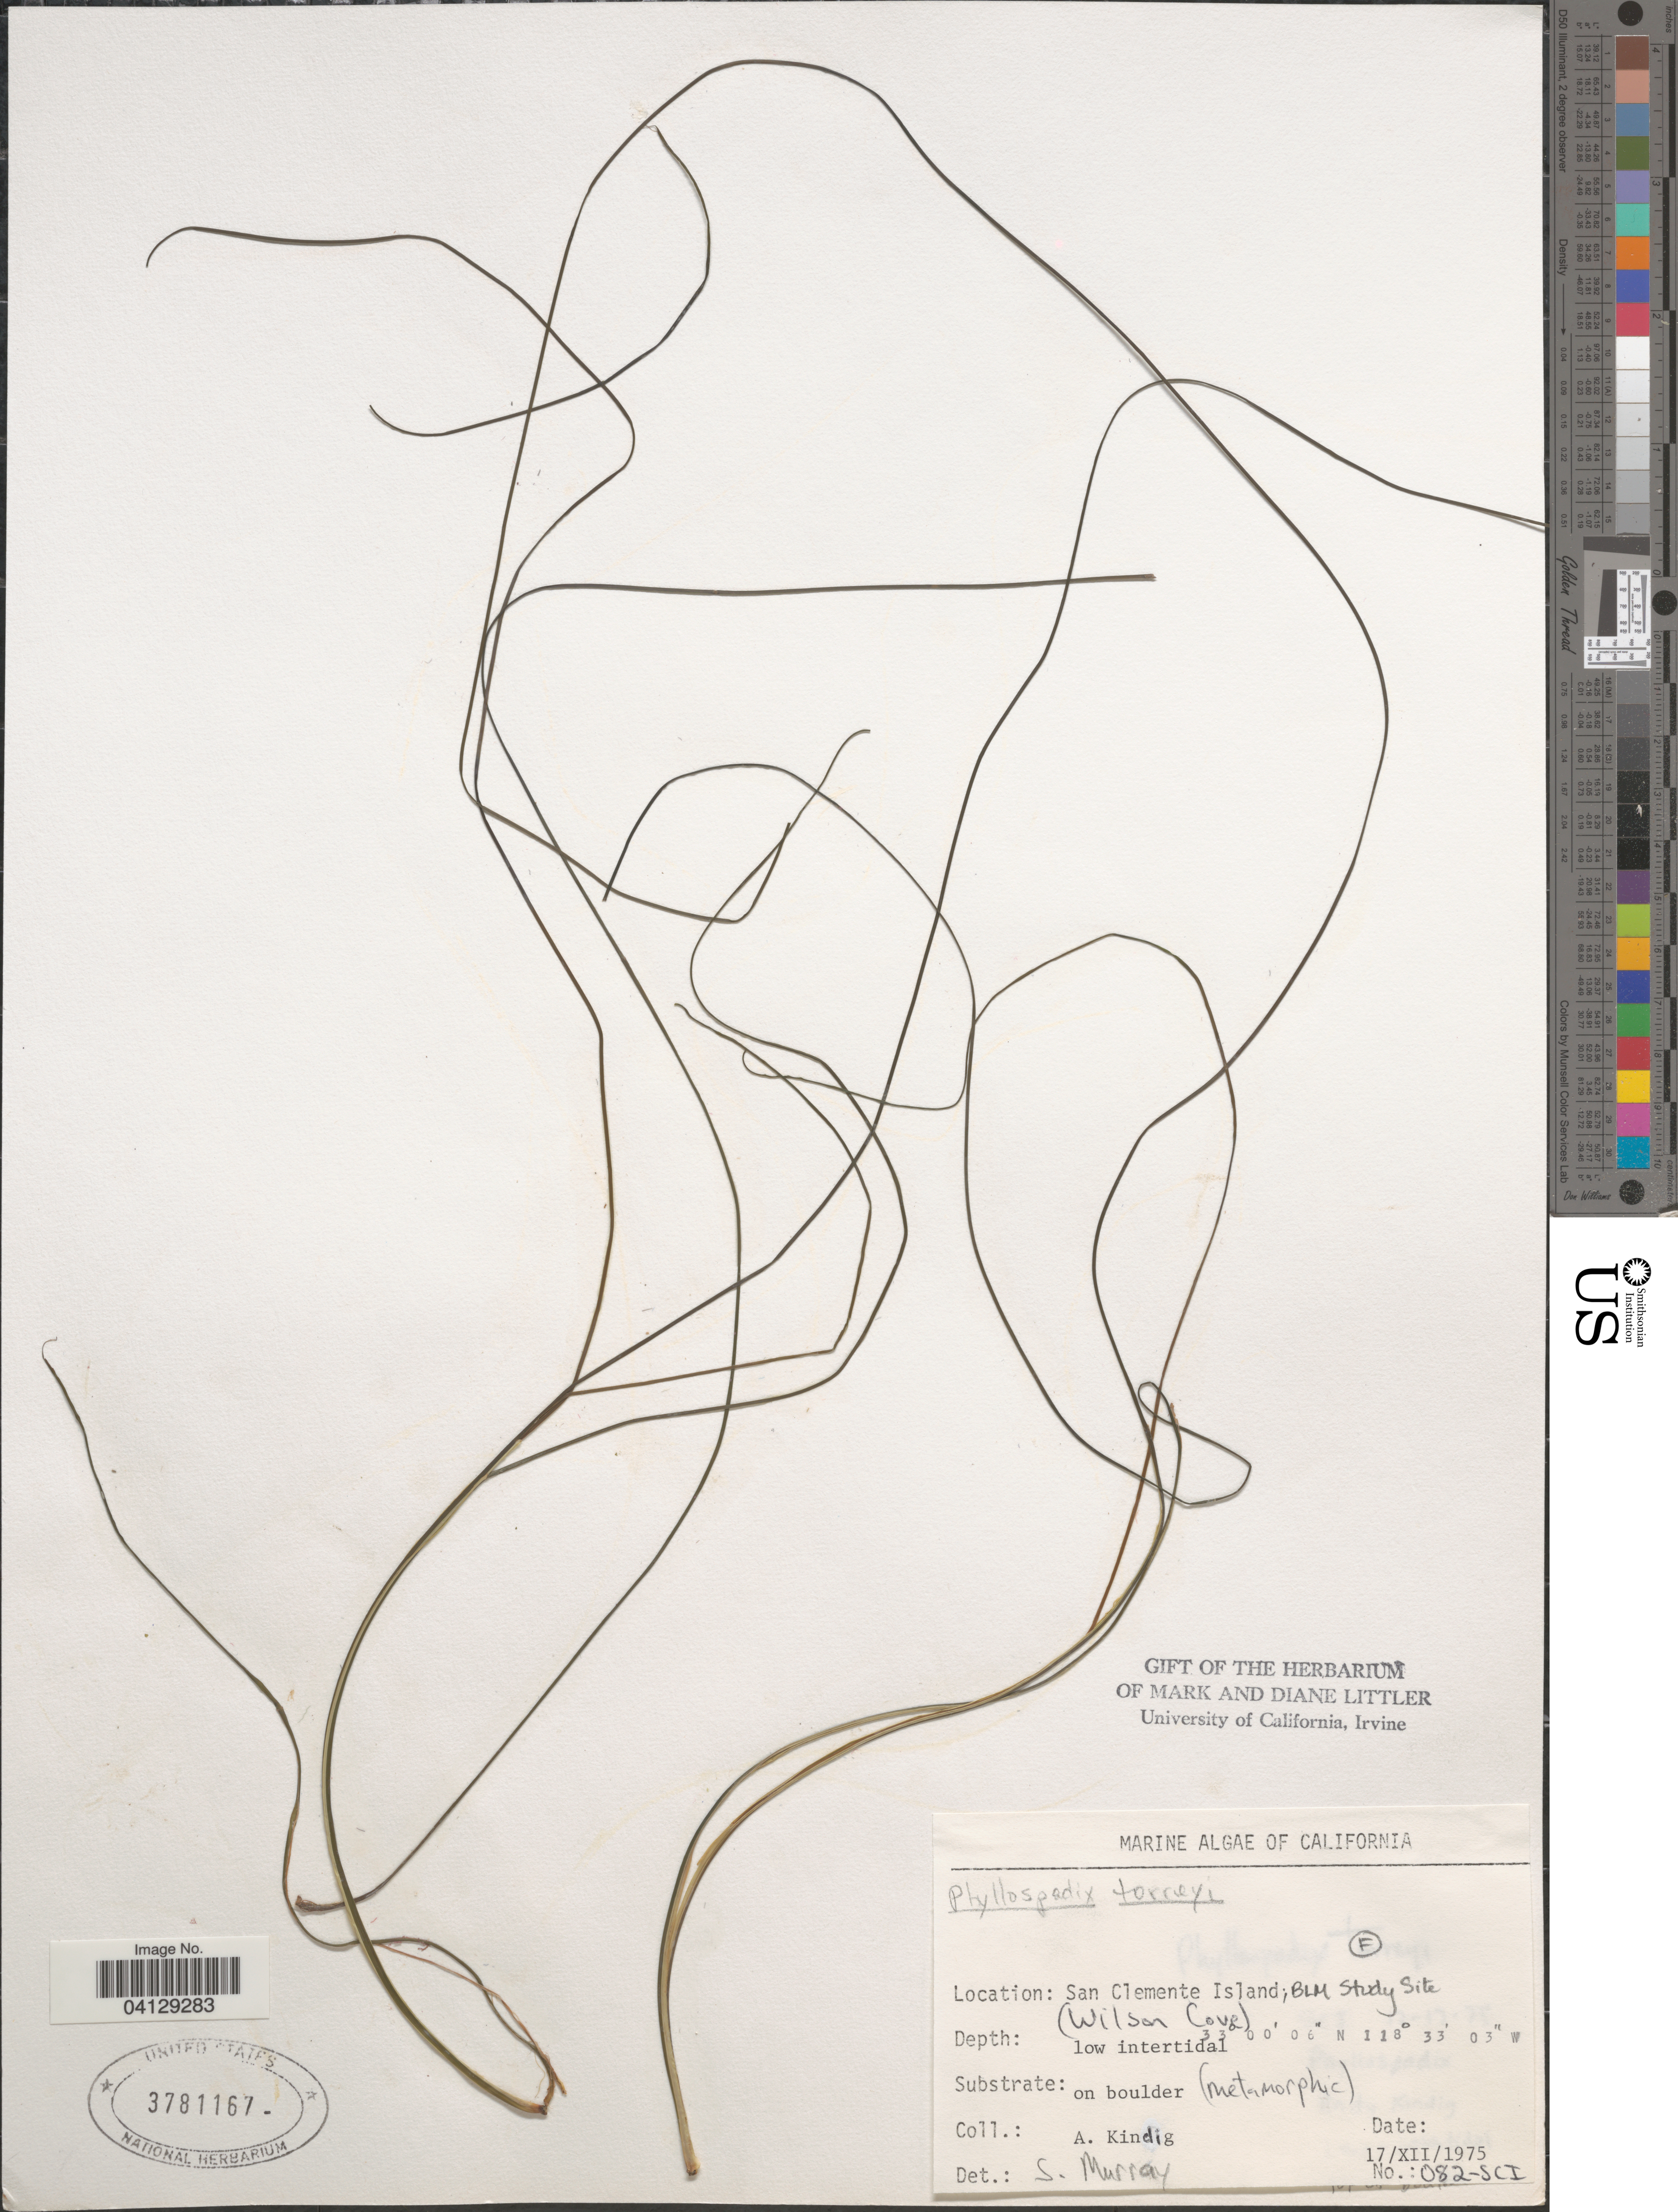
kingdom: Plantae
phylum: Tracheophyta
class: Liliopsida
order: Alismatales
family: Zosteraceae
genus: Phyllospadix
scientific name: Phyllospadix torreyi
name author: S. Watson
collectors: A. Kindig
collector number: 082-SCI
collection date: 1975-12-17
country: United States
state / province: California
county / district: Los Angeles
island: San Clemente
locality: San Clemente Island; BLM Study Site. (Wilson Cove).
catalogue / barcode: US 3781167